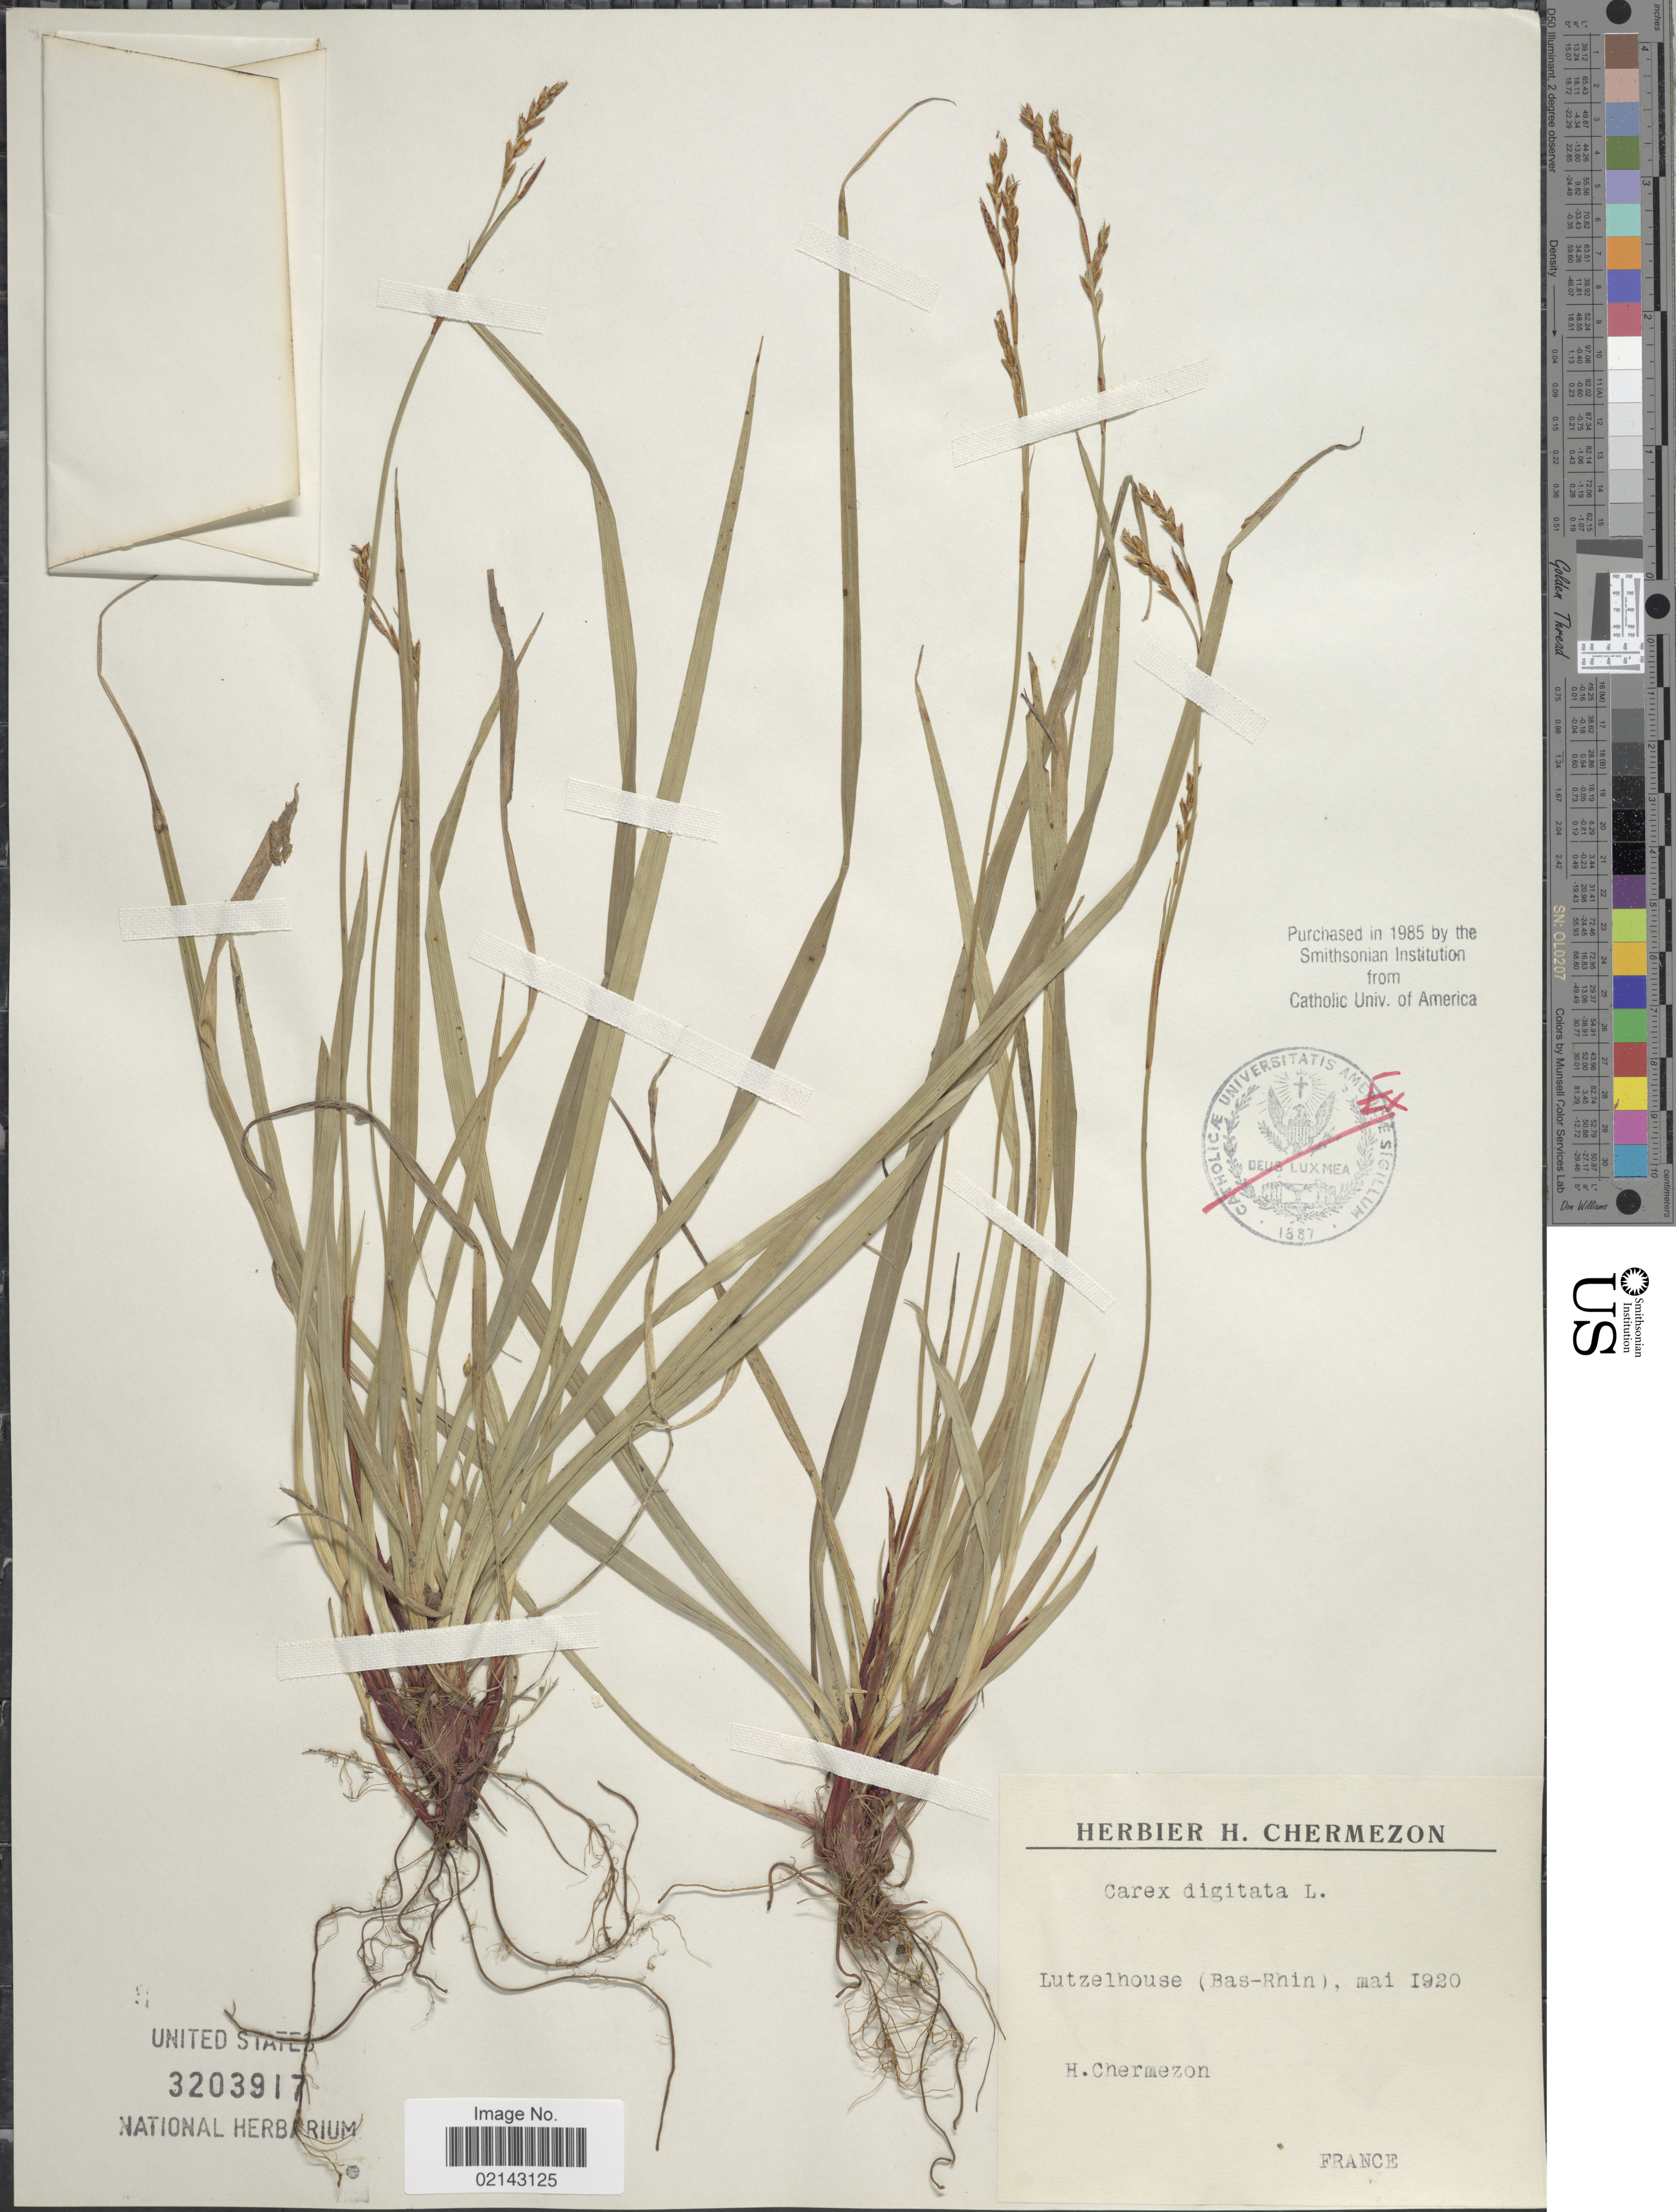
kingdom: Plantae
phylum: Tracheophyta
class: Liliopsida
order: Poales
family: Cyperaceae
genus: Carex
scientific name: Carex digitata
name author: L.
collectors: H. Chermezon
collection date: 1920-05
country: France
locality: Lutzelhouse (Bas-Rhin)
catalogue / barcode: US 3203917